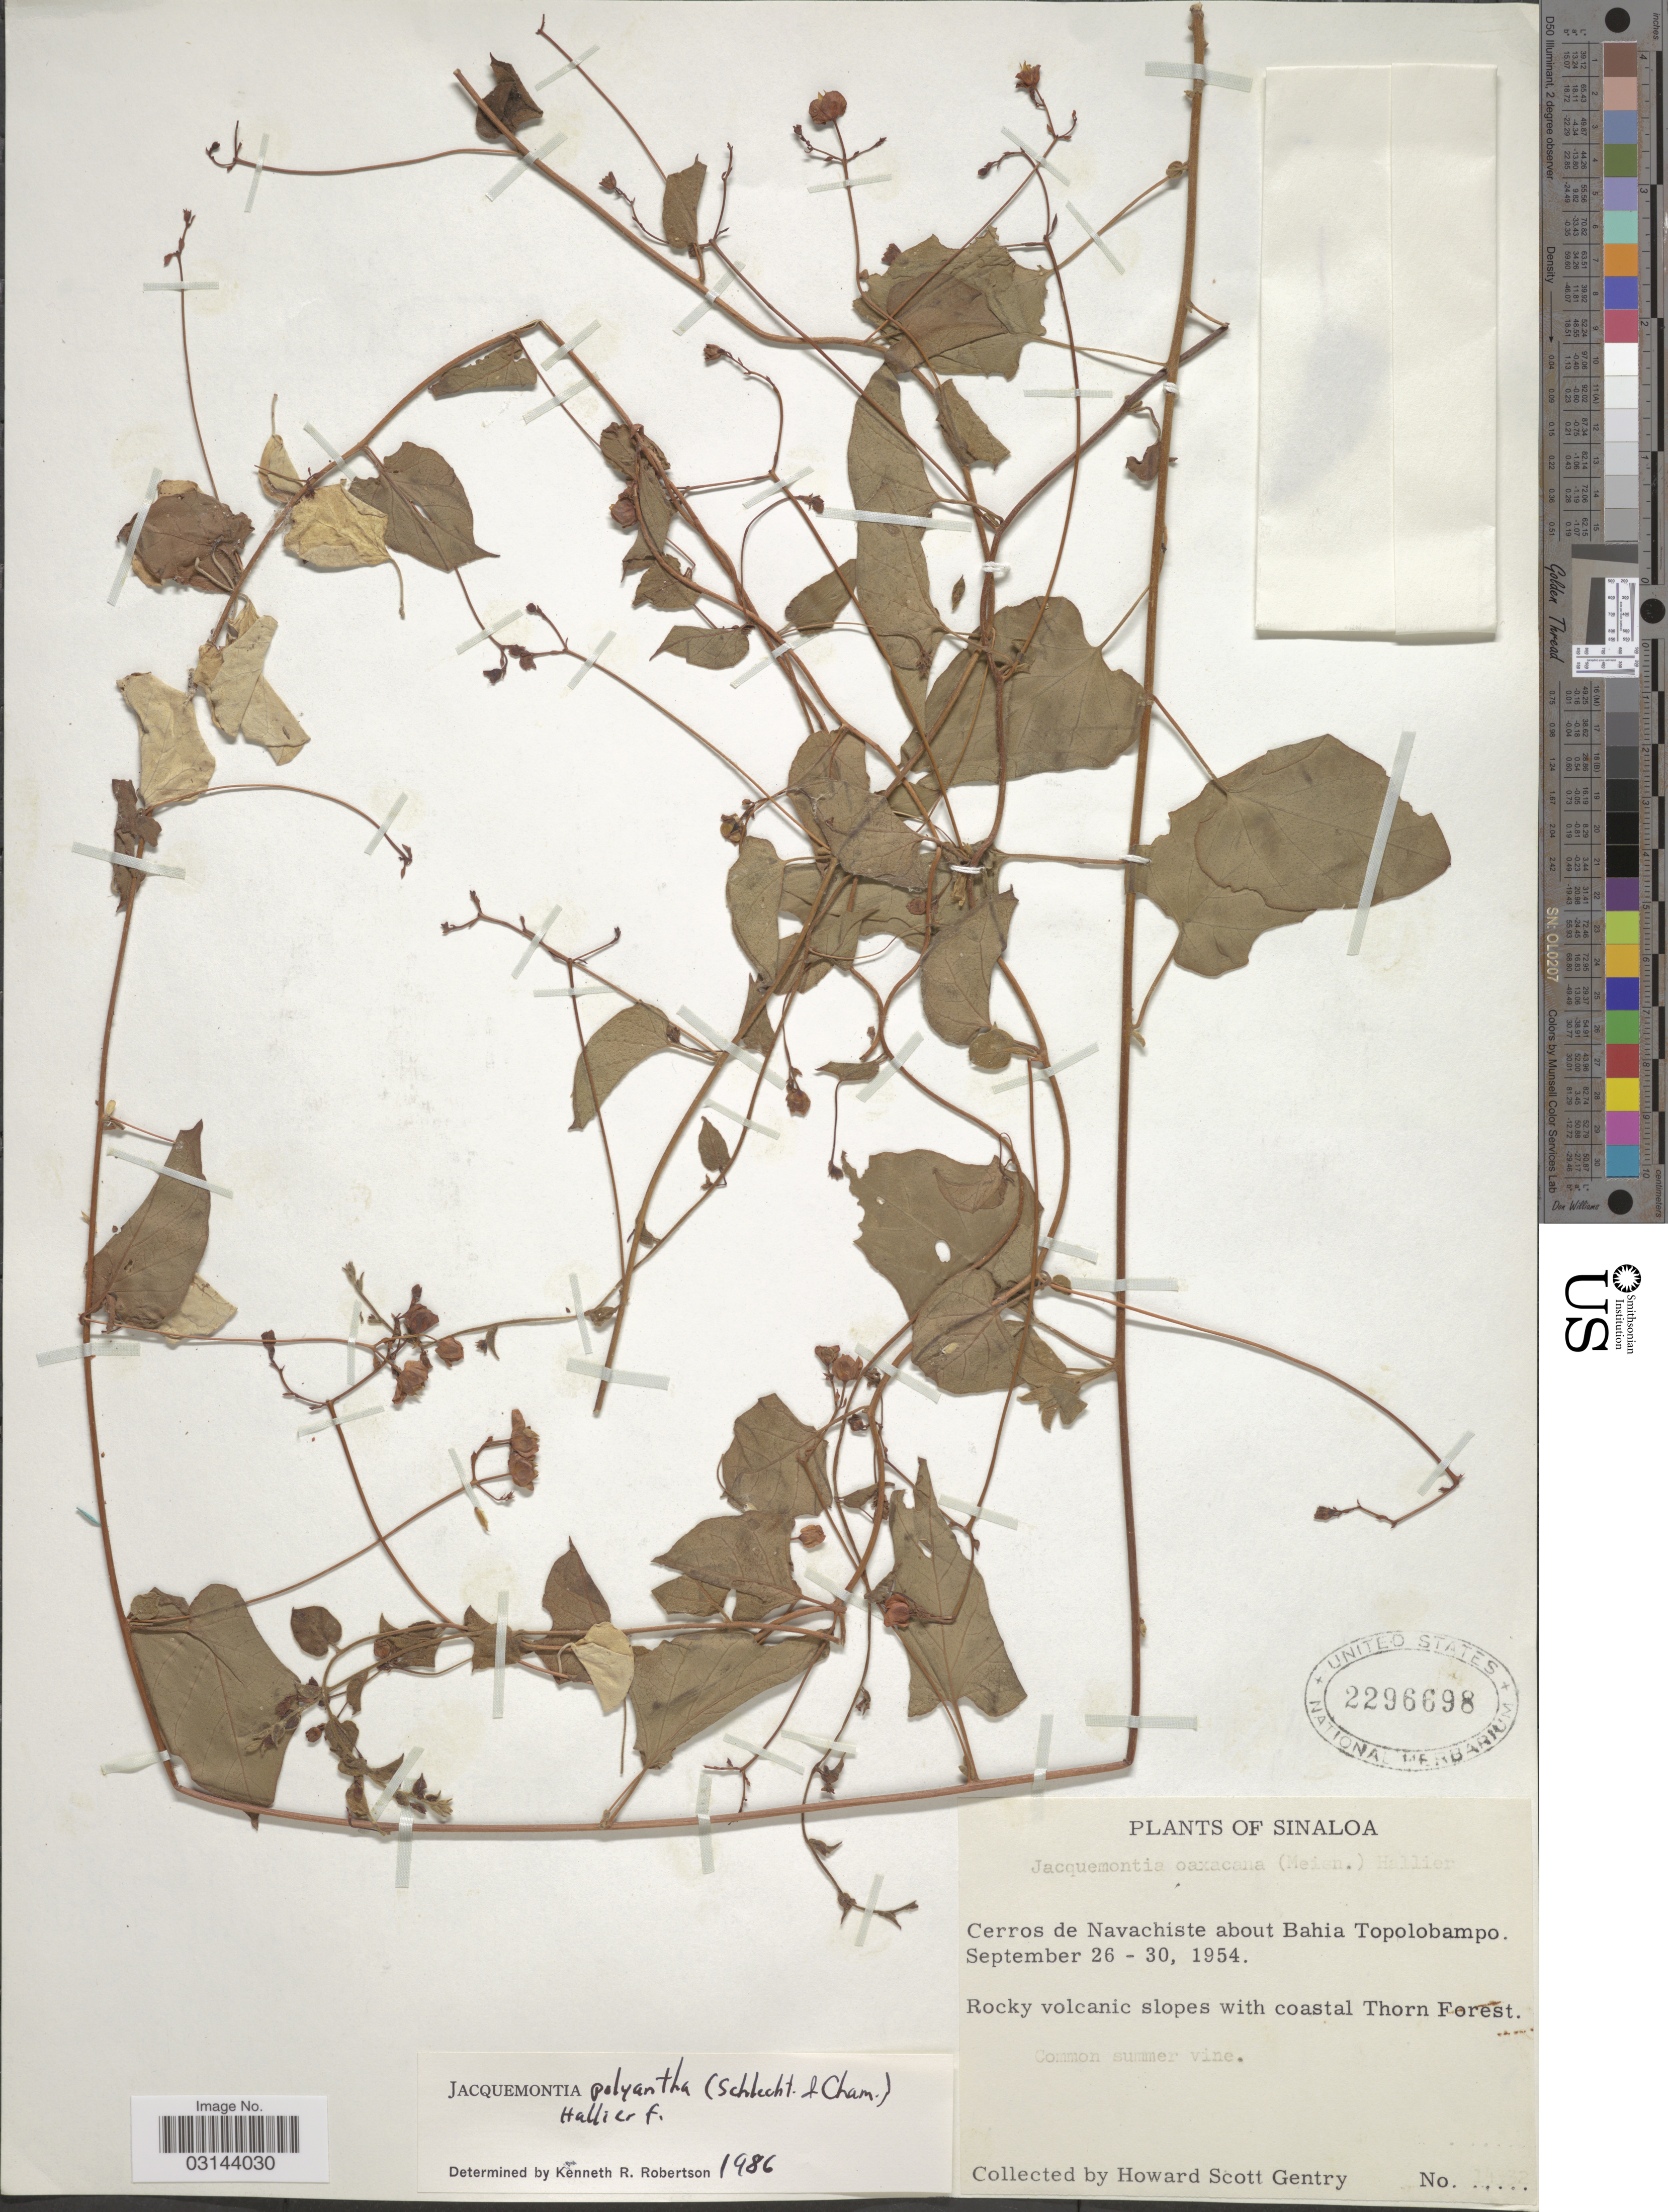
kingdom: Plantae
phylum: Tracheophyta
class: Magnoliopsida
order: Solanales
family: Convolvulaceae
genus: Jacquemontia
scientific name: Jacquemontia polyantha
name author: (Schltdl. & Cham.) Hallier f.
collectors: H. S. Gentry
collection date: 1954-09-26/1954-09-30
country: Mexico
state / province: Sinaloa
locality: Cerros de Navachiste about Bahia Topolobampo.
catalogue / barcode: US 2296698